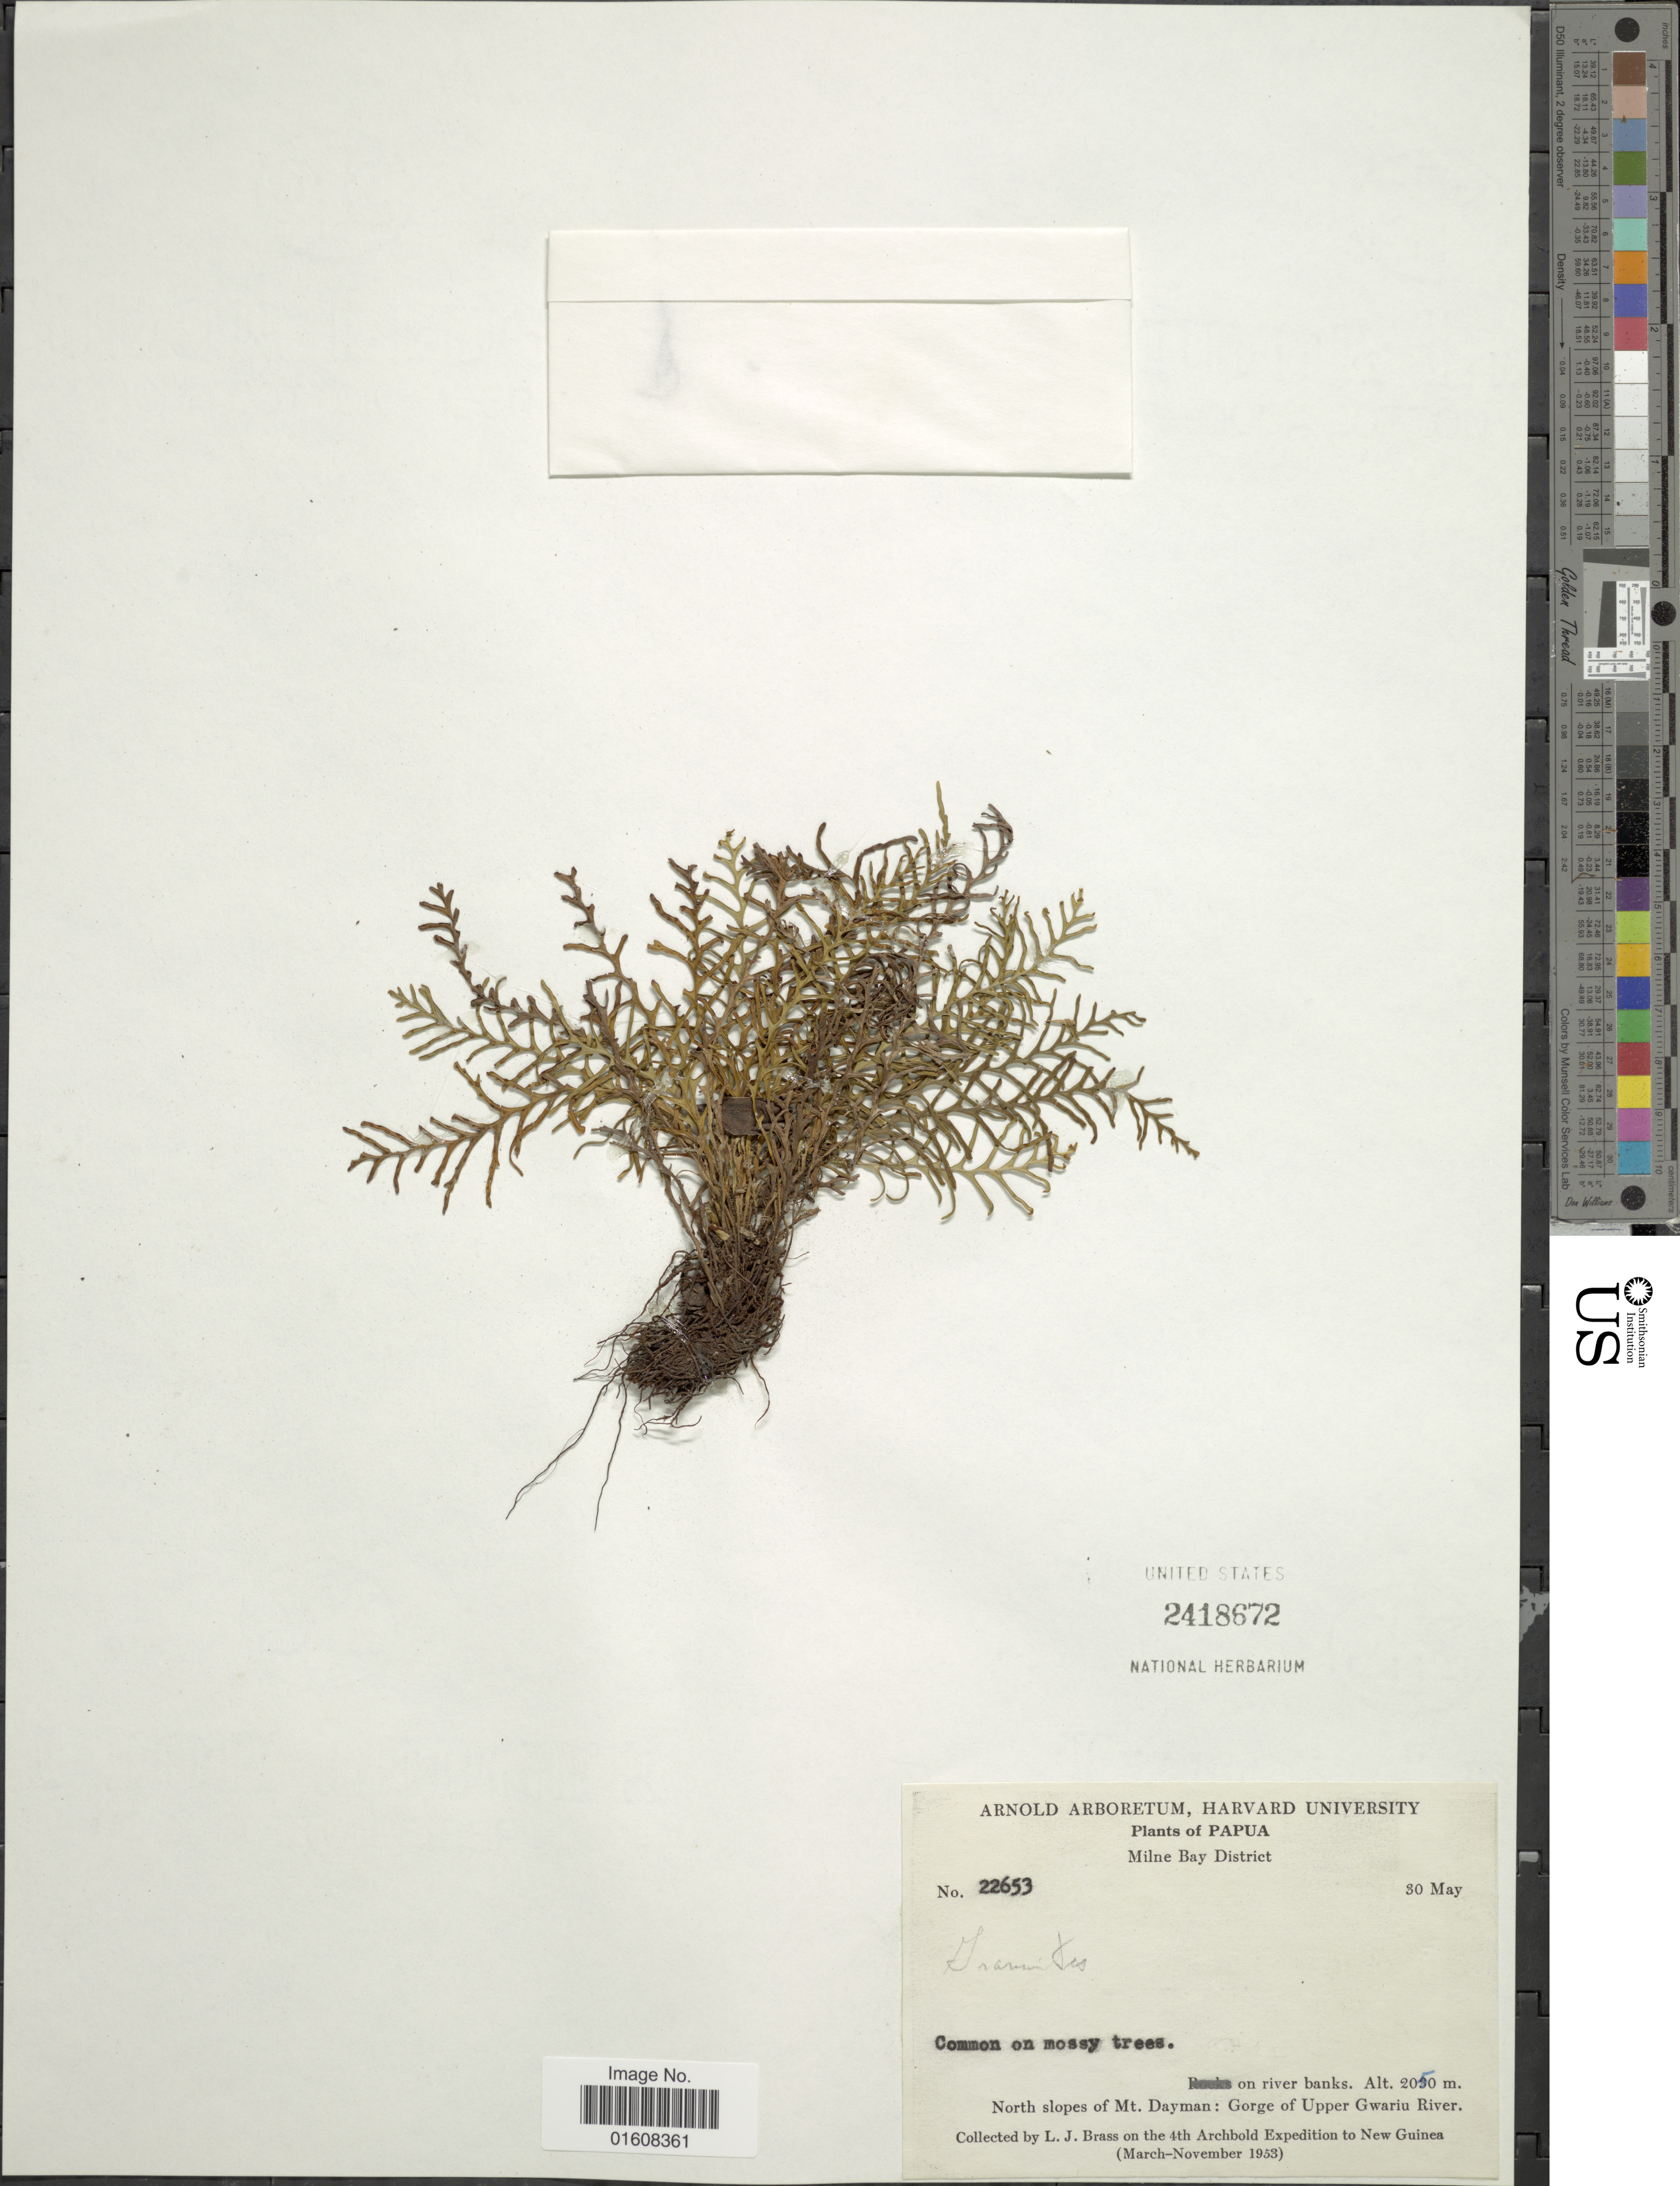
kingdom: Plantae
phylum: Tracheophyta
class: Polypodiopsida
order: Polypodiales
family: Polypodiaceae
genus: Grammitis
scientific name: Grammitis sp.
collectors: L. J. Brass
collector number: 22653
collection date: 1953-05-30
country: Papua New Guinea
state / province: Milne Bay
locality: Papua. North slopes of Mt. Dayman: Gorge of Upper Gwariu River. New Guinea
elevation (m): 2050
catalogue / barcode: US 2418672